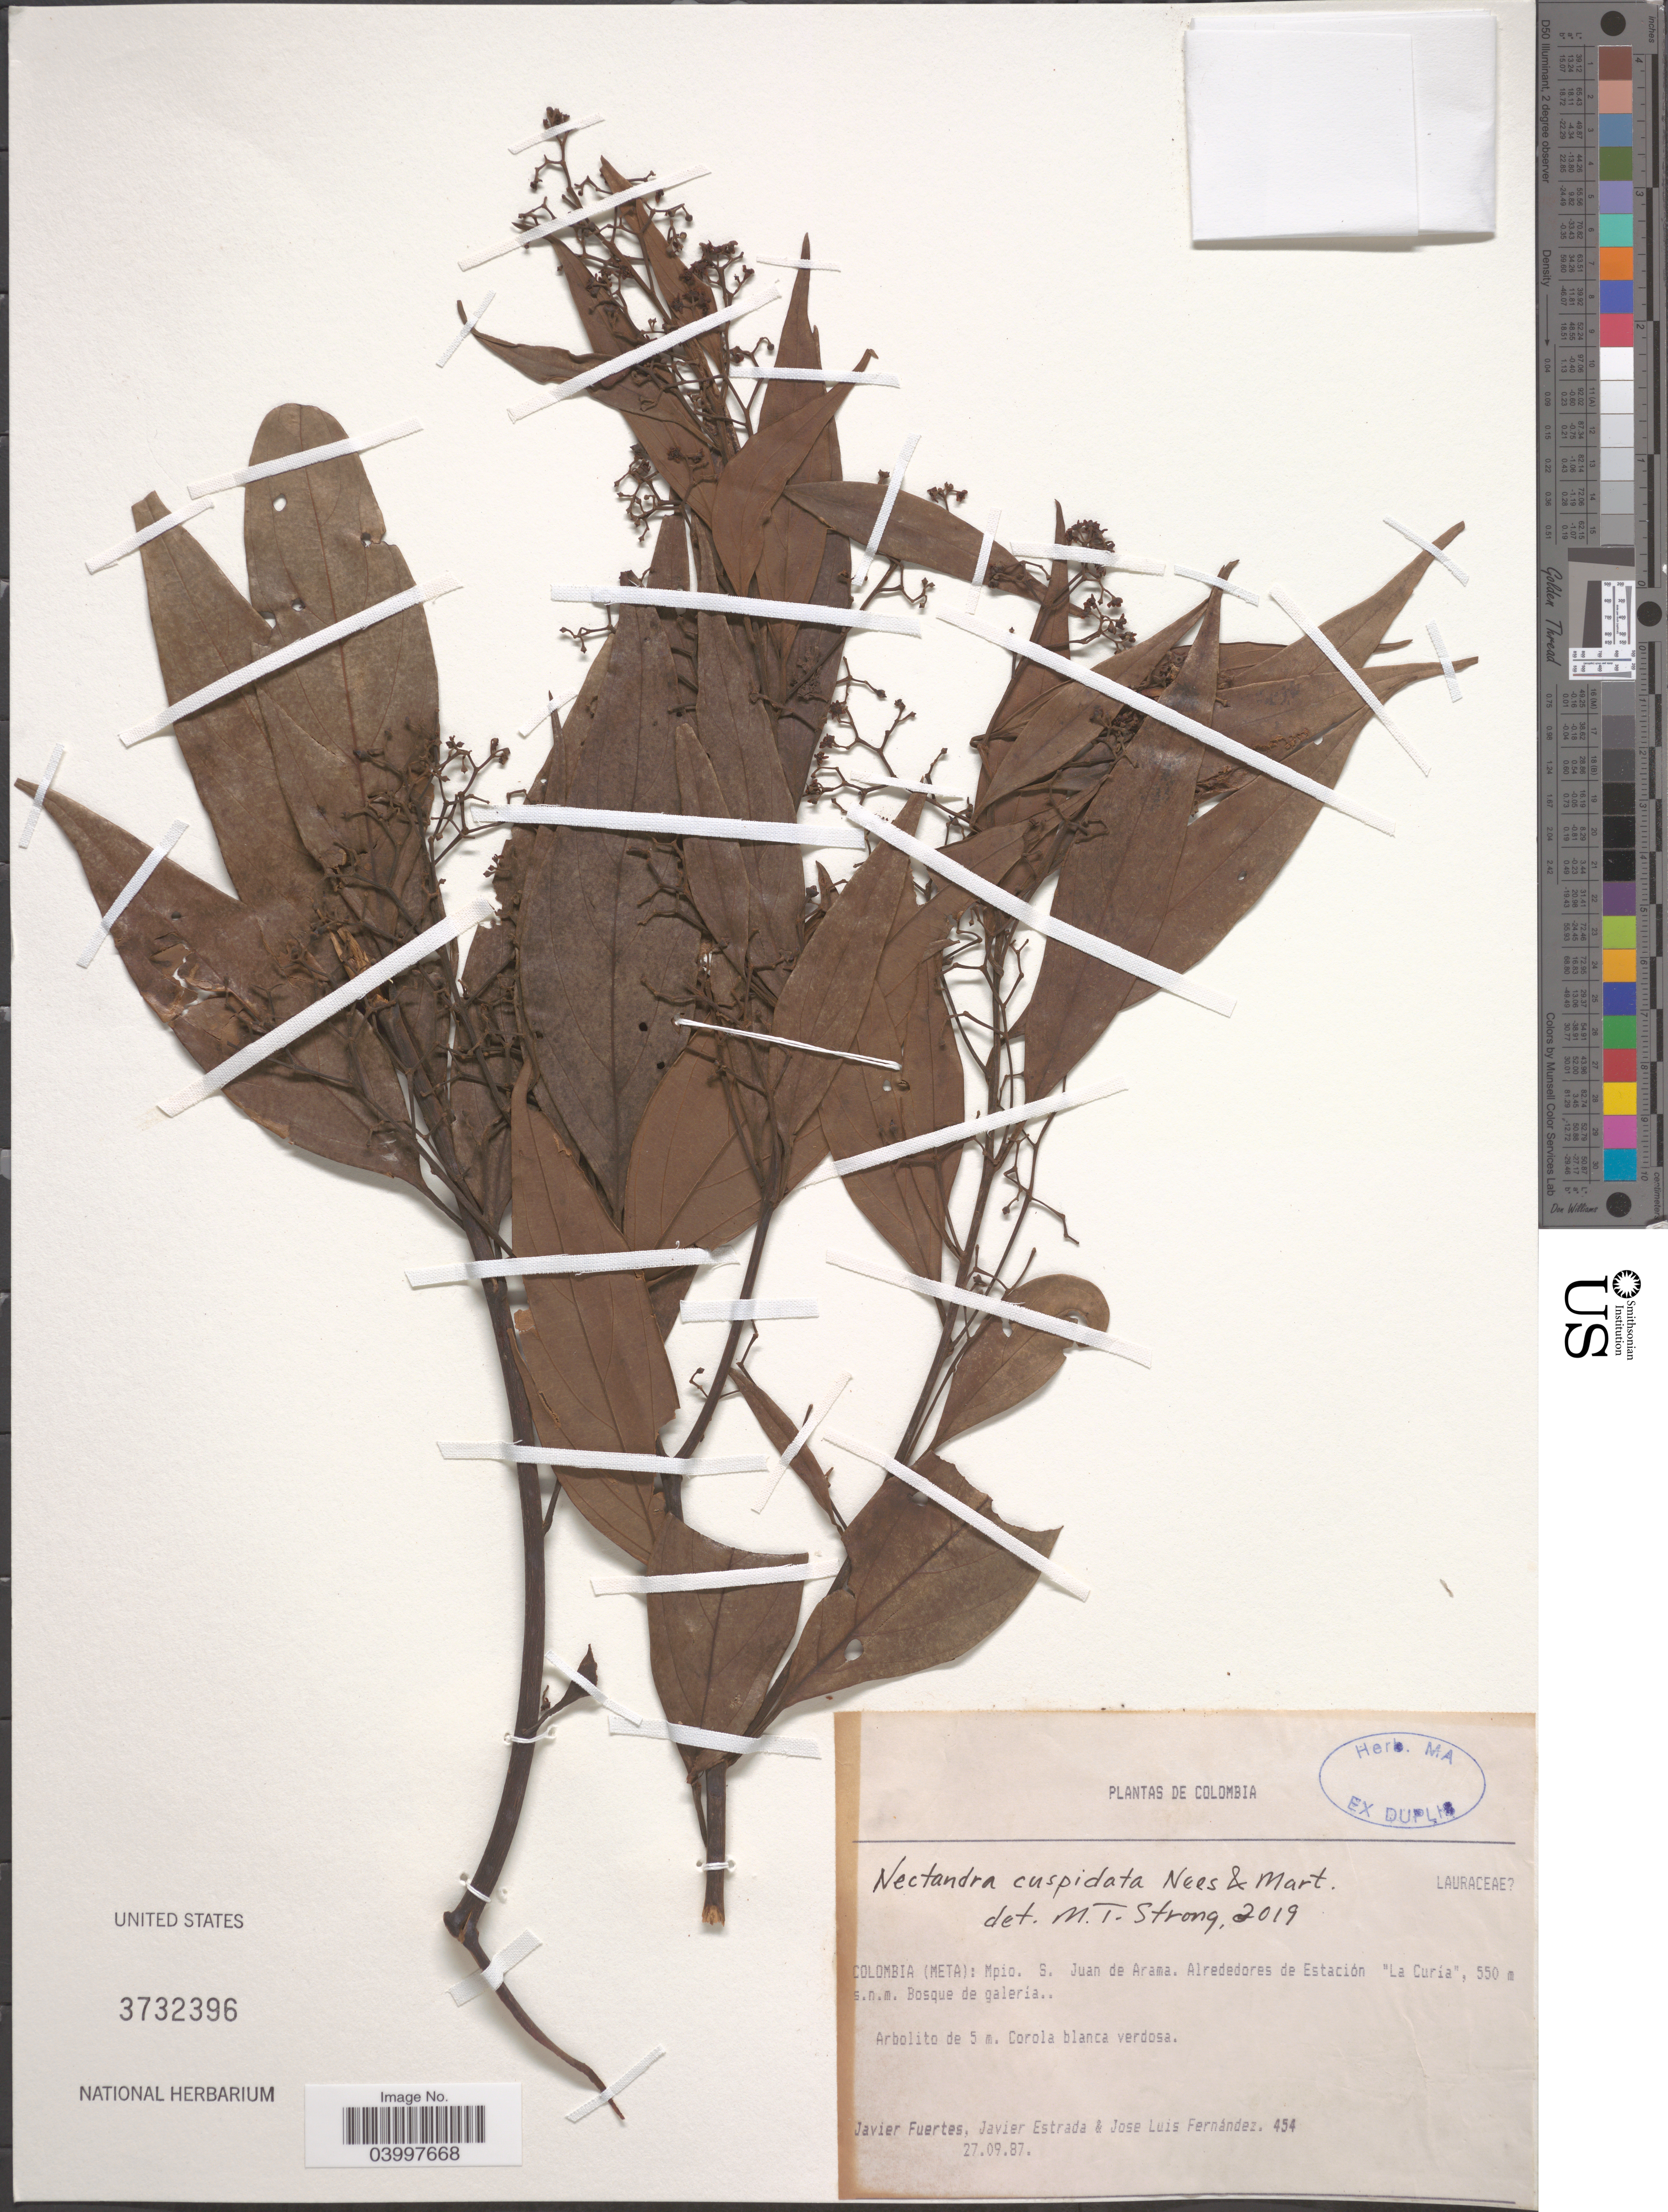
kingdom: Plantae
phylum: Tracheophyta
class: Magnoliopsida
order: Laurales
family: Lauraceae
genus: Nectandra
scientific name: Nectandra cuspidata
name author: Nees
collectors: J. Fuertes, J. Estrada & J. Fernández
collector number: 454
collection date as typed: Transcribed d/m/y: 27/9/87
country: Colombia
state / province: Meta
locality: Mpio. S. Juan de Arama. Alrededores de Estación "La Curía".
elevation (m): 550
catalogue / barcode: US 3732396